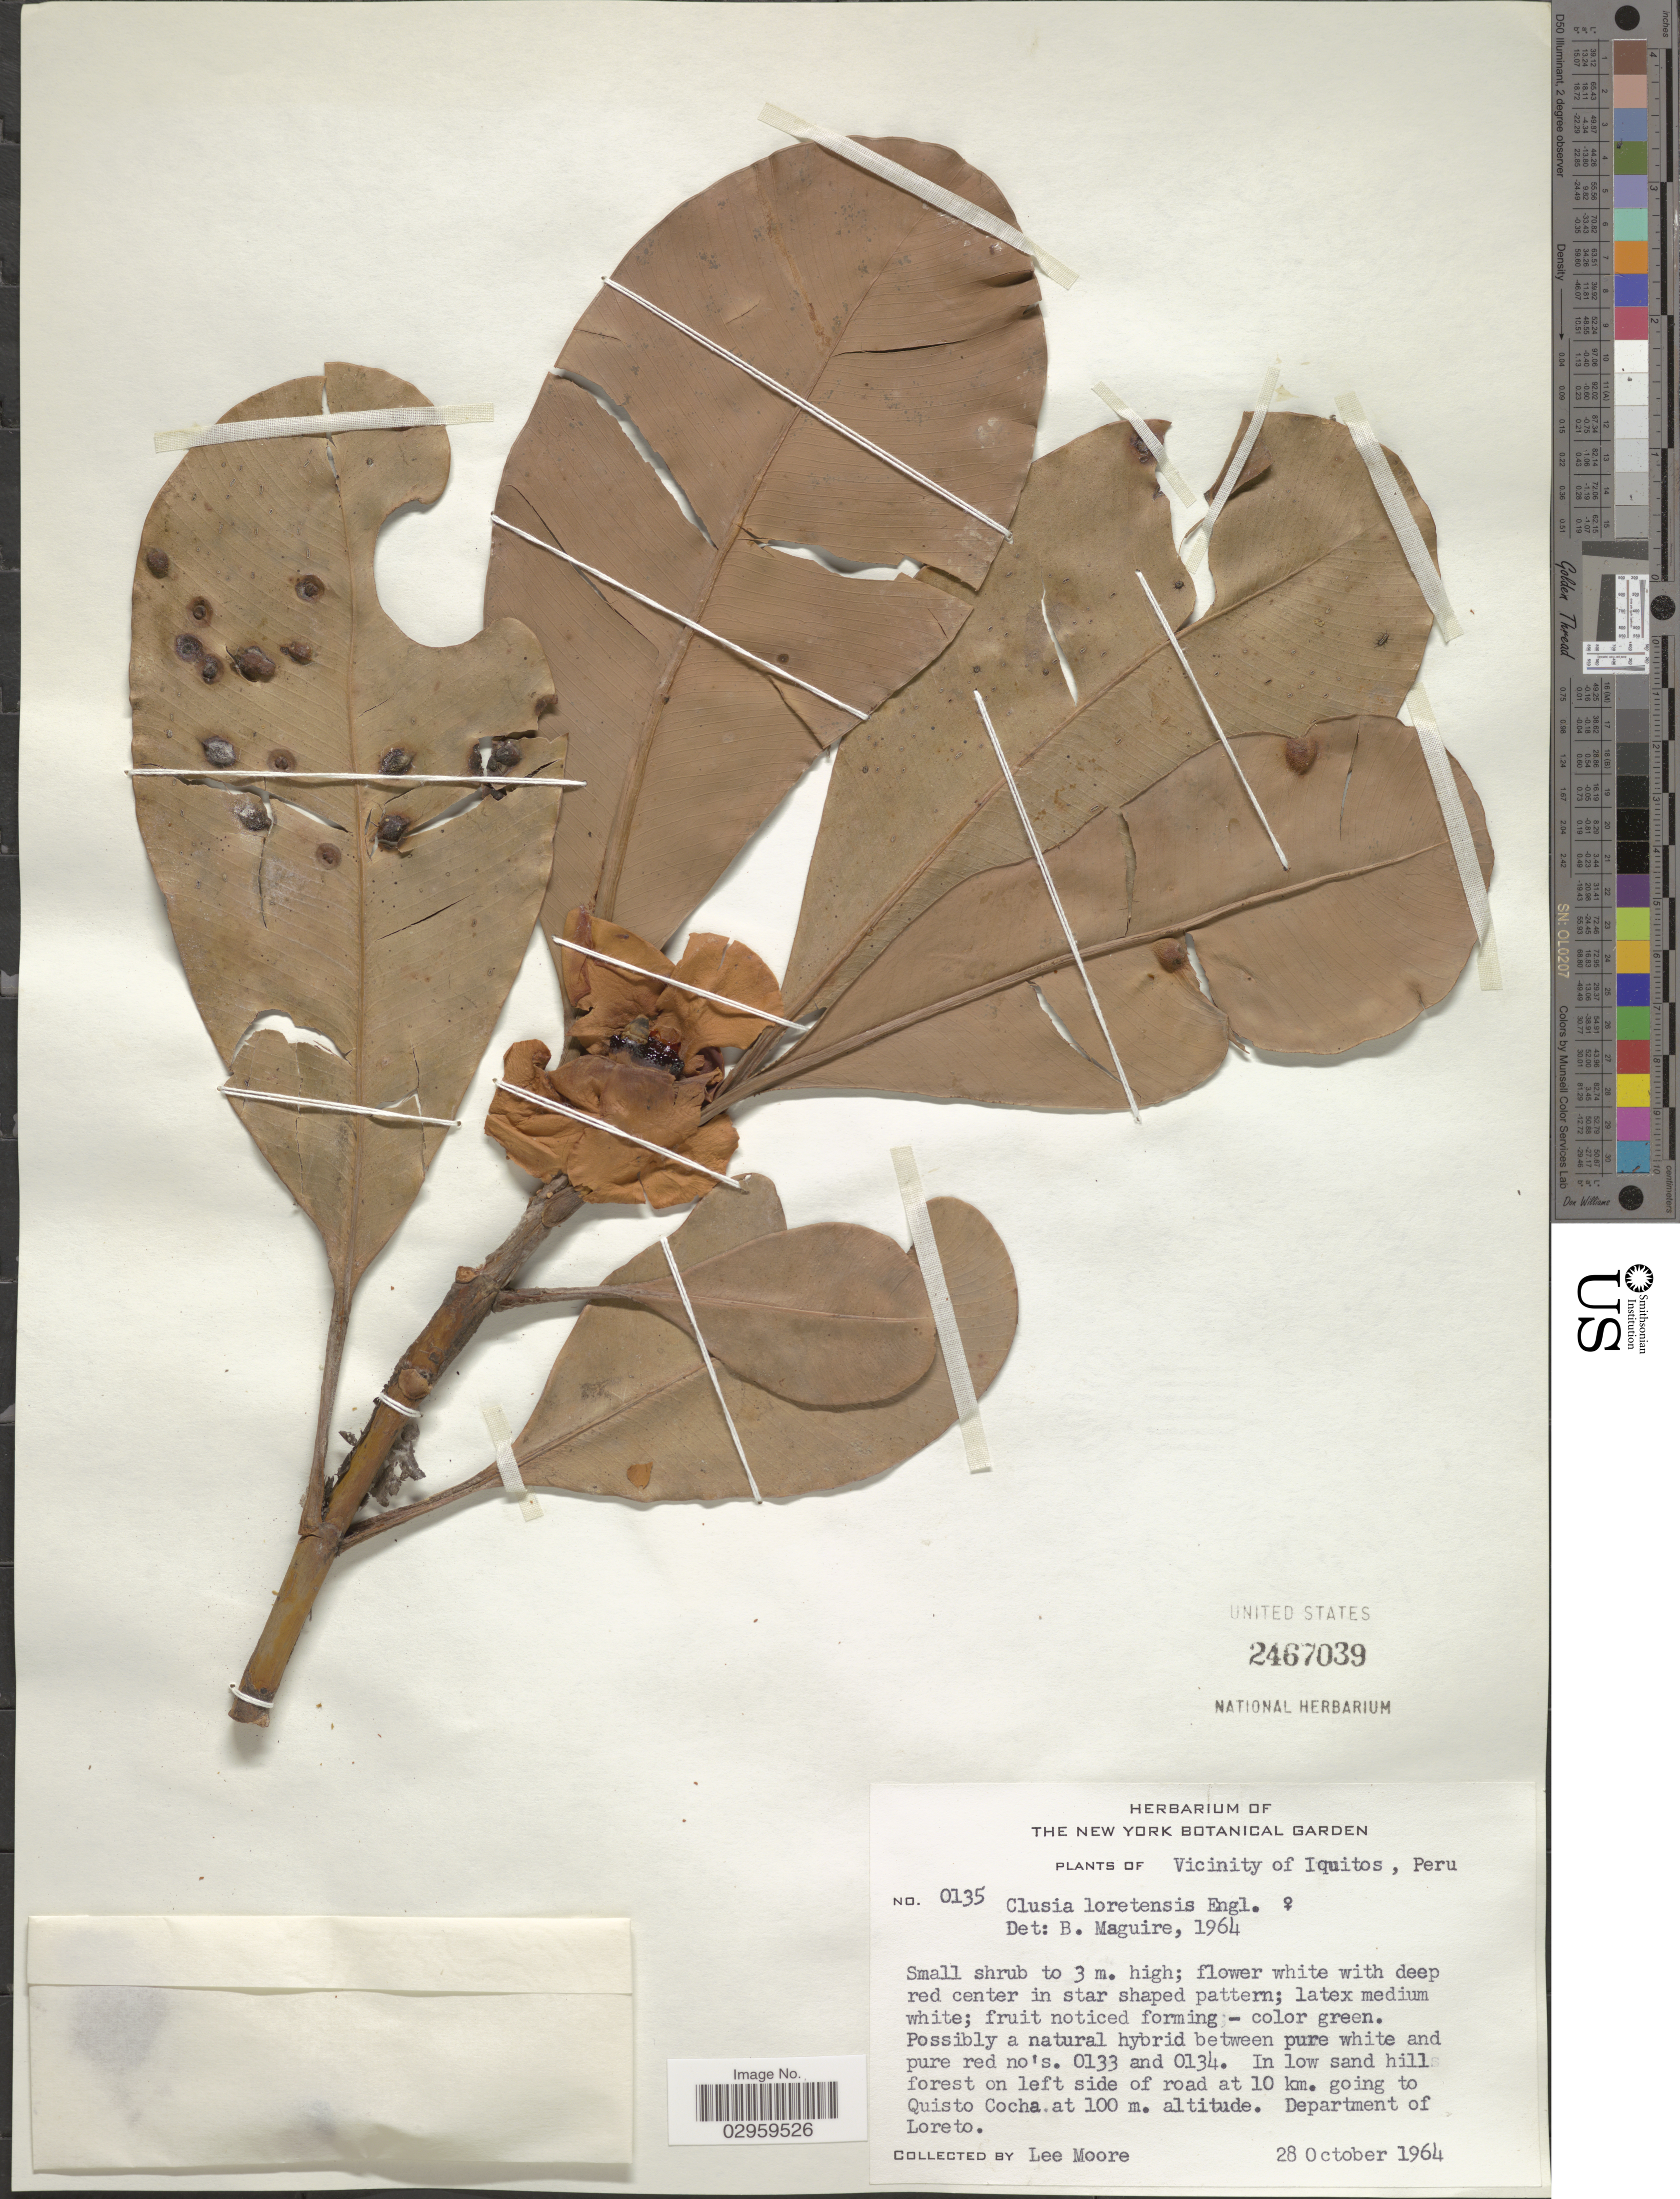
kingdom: Plantae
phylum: Tracheophyta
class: Magnoliopsida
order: Malpighiales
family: Clusiaceae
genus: Clusia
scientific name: Clusia loretensis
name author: Engl.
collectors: L. Moore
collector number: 0135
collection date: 1964-10-28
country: Peru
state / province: Loreto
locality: Vicinity of Iquitos. In low sand hills forest on left side of road at 10 km. going to Quisto Cocha. Department of Loreto.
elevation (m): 100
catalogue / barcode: US 2467039